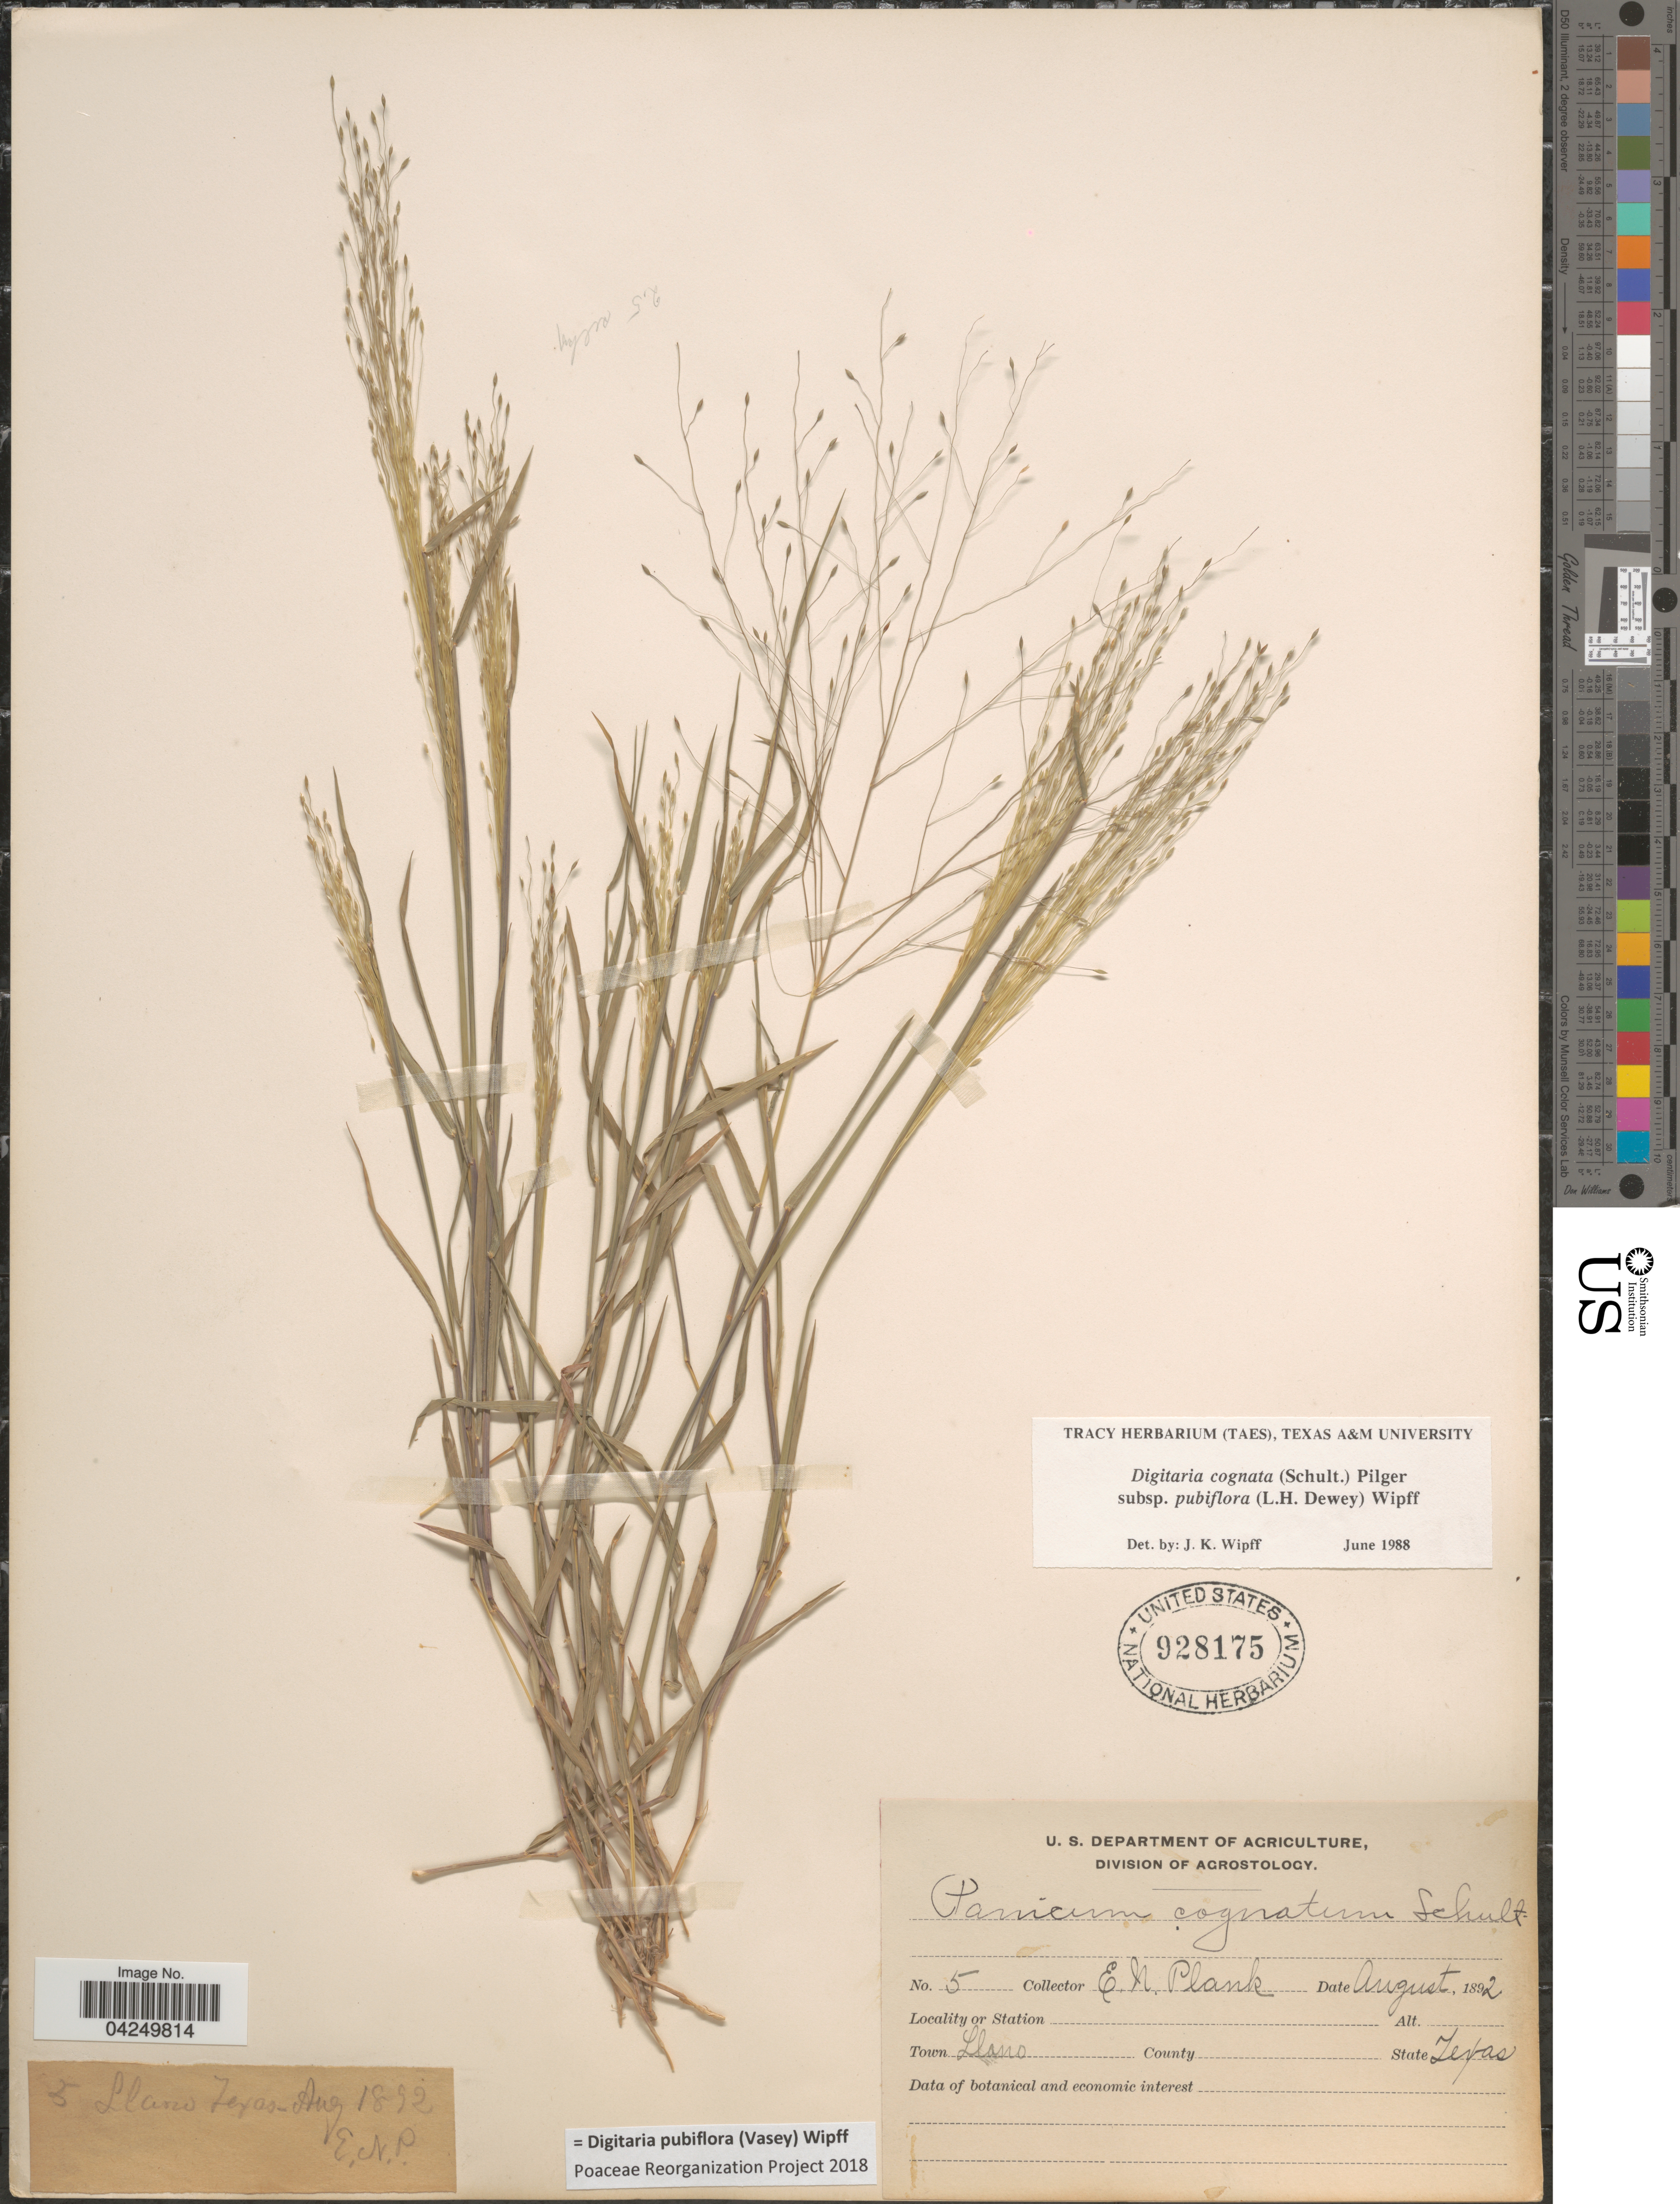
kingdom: Plantae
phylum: Tracheophyta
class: Liliopsida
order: Poales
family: Poaceae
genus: Digitaria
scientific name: Digitaria pubiflora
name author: (Vasey) Wipff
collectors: E. Plank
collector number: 5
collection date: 1892-08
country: United States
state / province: Texas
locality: Town Llano.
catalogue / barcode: US 928175